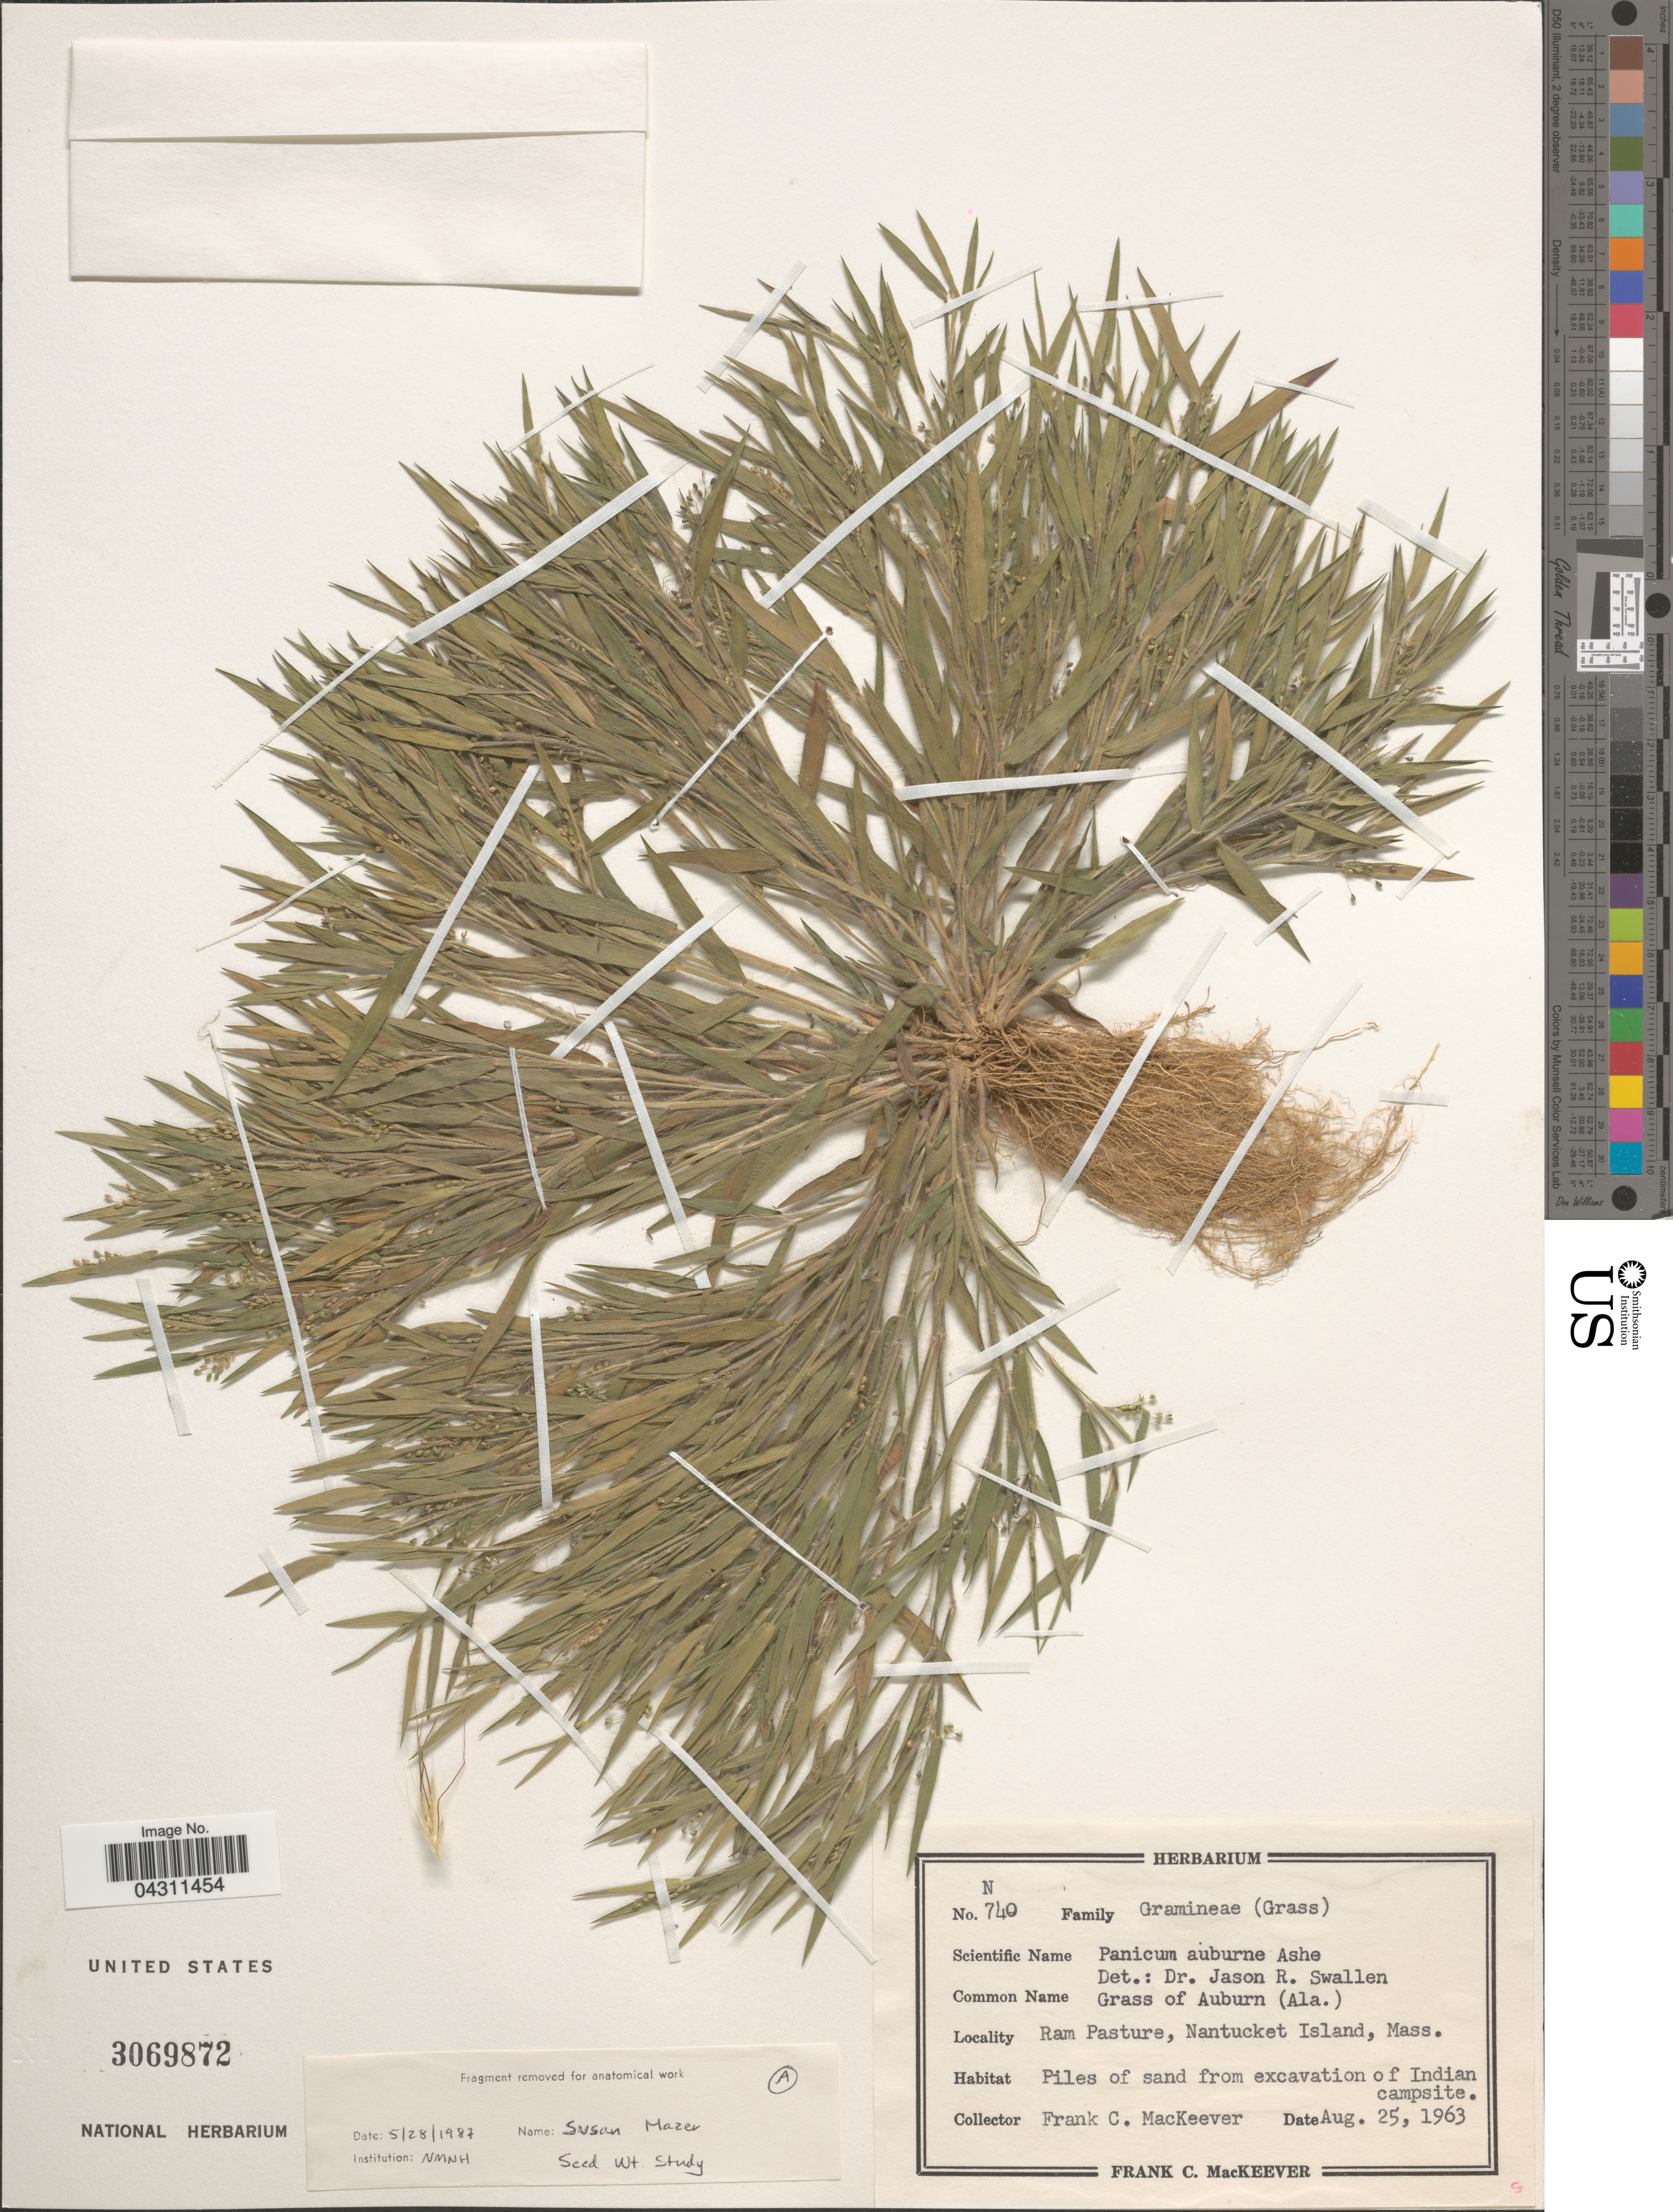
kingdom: Plantae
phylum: Tracheophyta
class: Liliopsida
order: Poales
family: Poaceae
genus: Dichanthelium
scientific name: Dichanthelium sphaerocarpon var. sphaerocarpon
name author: (Elliott) Gould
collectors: F. C. MacKeever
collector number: N740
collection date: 1963-08-25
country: United States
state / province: Massachusetts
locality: Ram Pasture, Nantucket Island. Piles of sand from excavation of Indian campsite.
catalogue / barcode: US 3069872